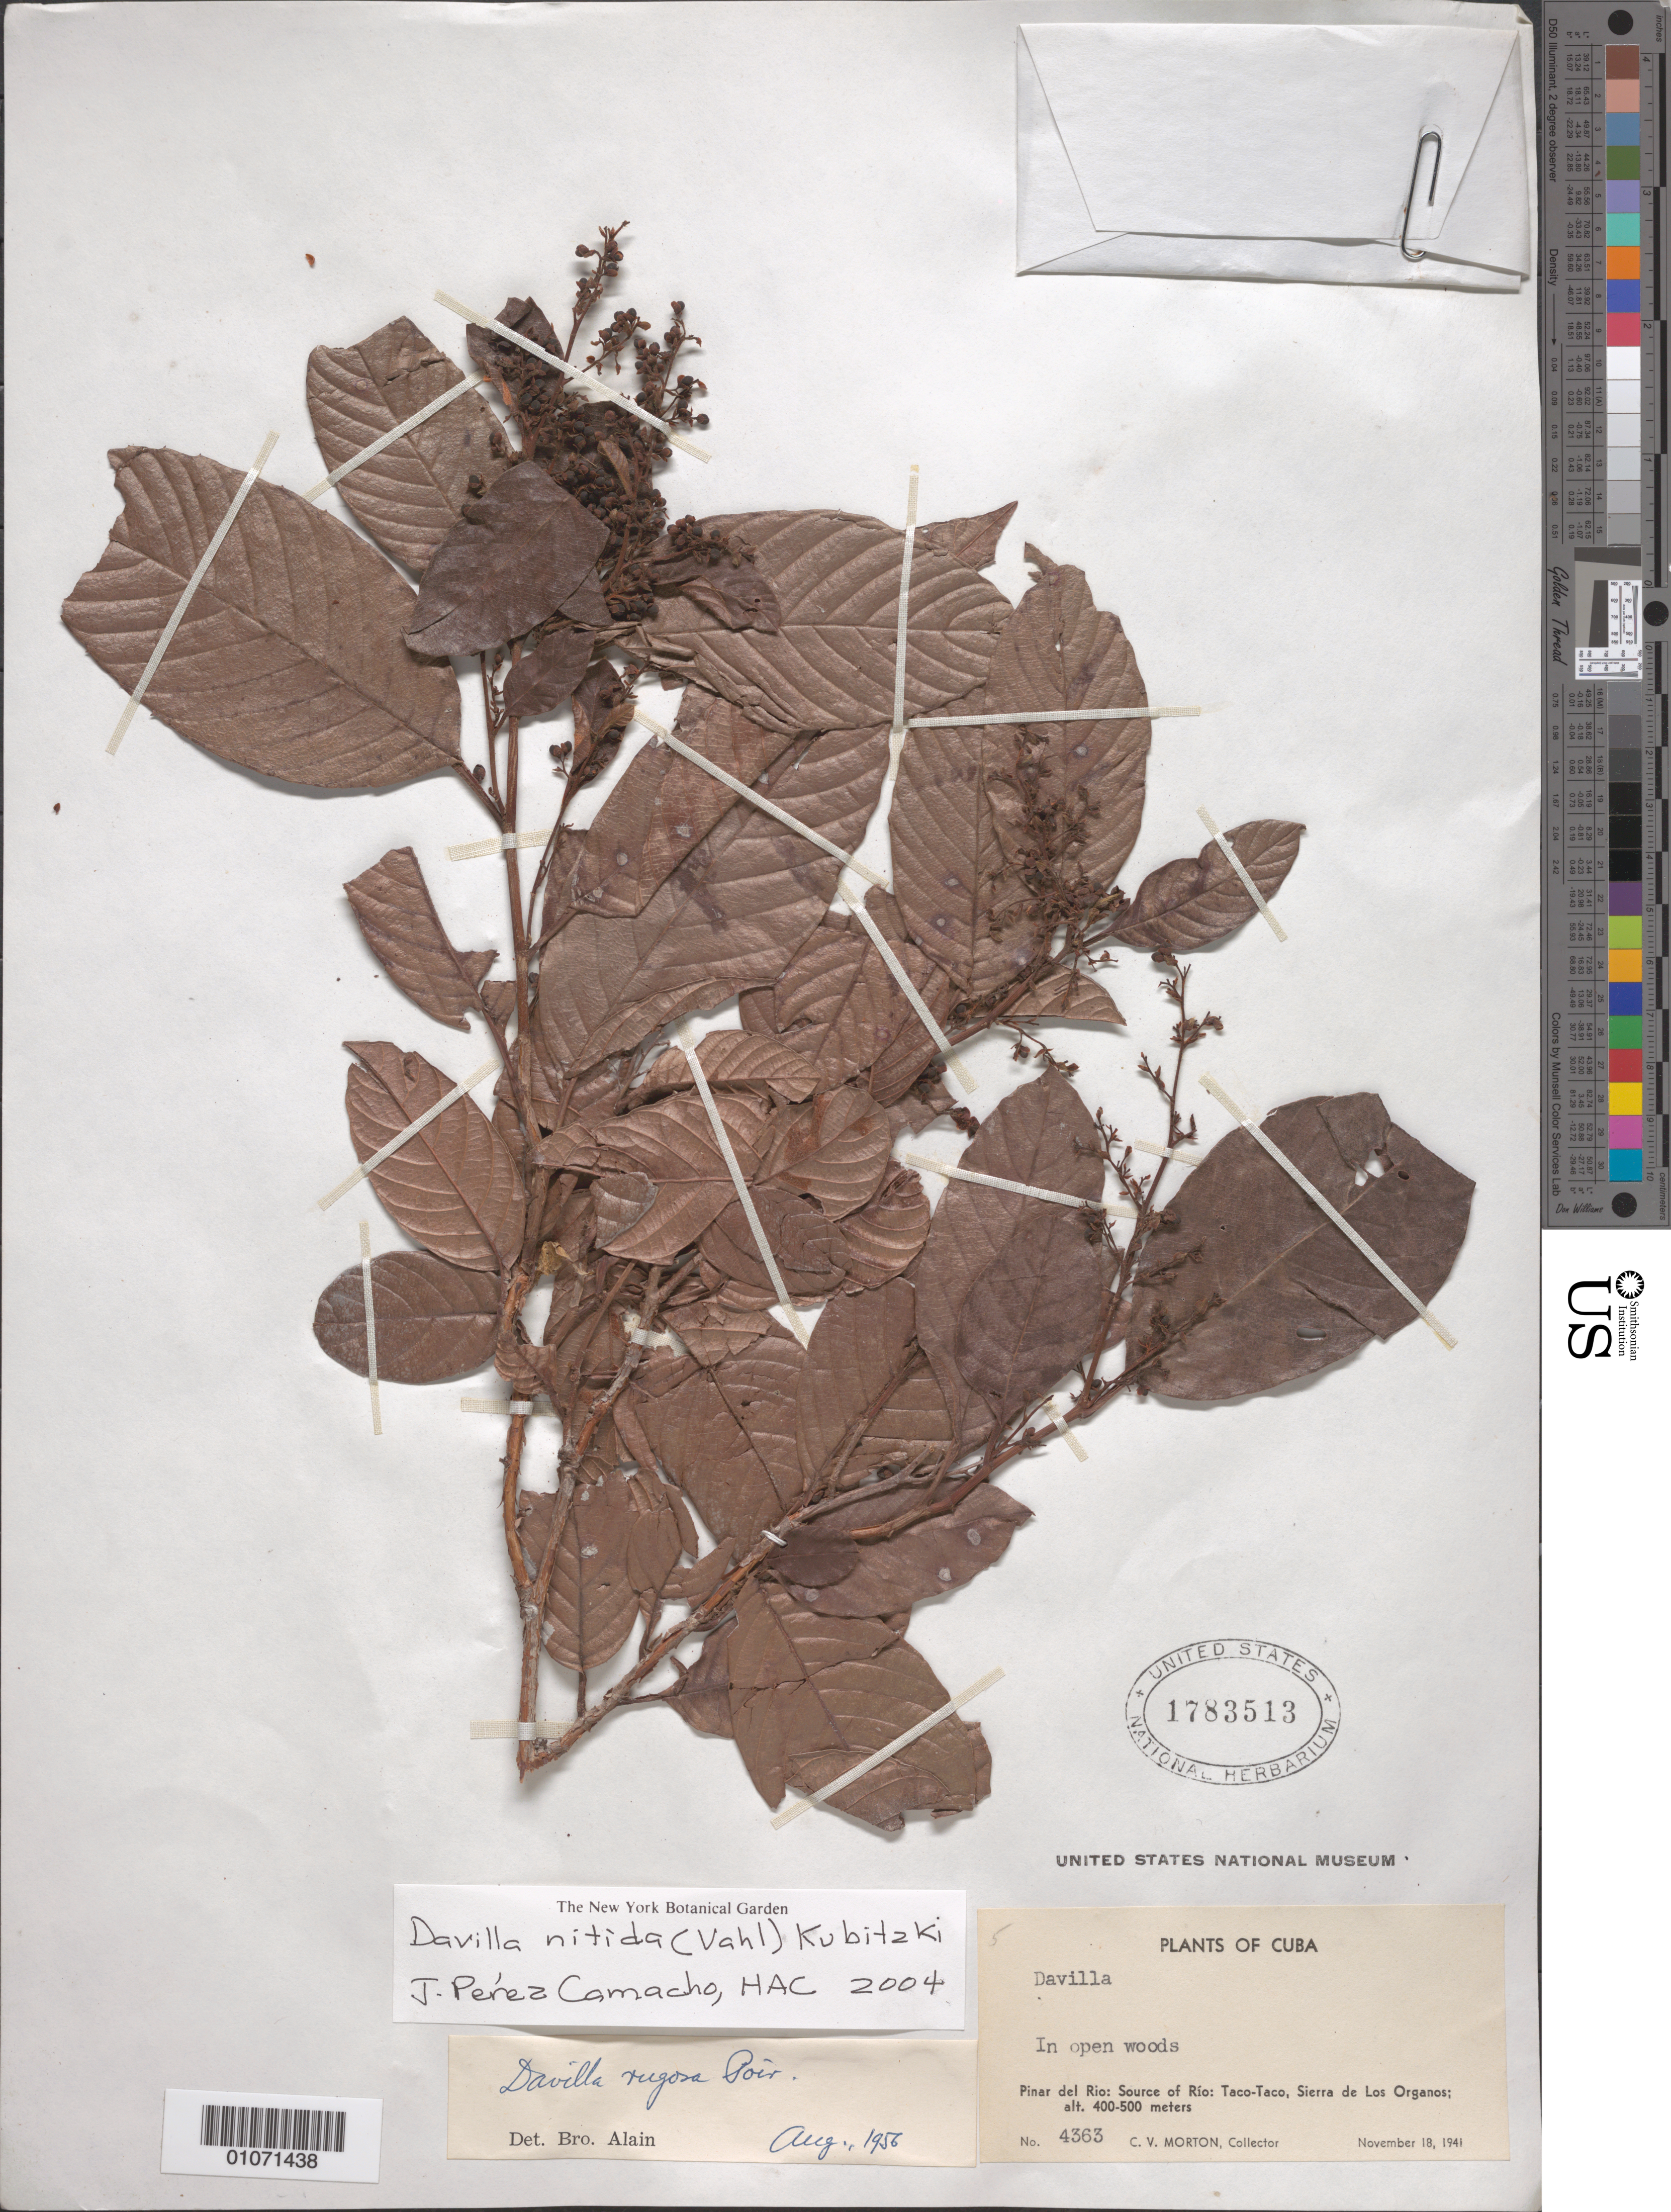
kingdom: Plantae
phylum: Tracheophyta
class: Magnoliopsida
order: Dilleniales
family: Dilleniaceae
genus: Davilla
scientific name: Davilla nitida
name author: (Vahl) Kubitzki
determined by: Peréz-Camacho, J.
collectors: C. V. Morton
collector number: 4363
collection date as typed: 18 Nov 1941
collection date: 1941-11-18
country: Cuba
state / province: Pinar del Río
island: Cuba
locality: Source of Río: Taco-Taco, Sierra de Los Organos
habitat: In open woods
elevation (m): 400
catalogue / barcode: US 1783513